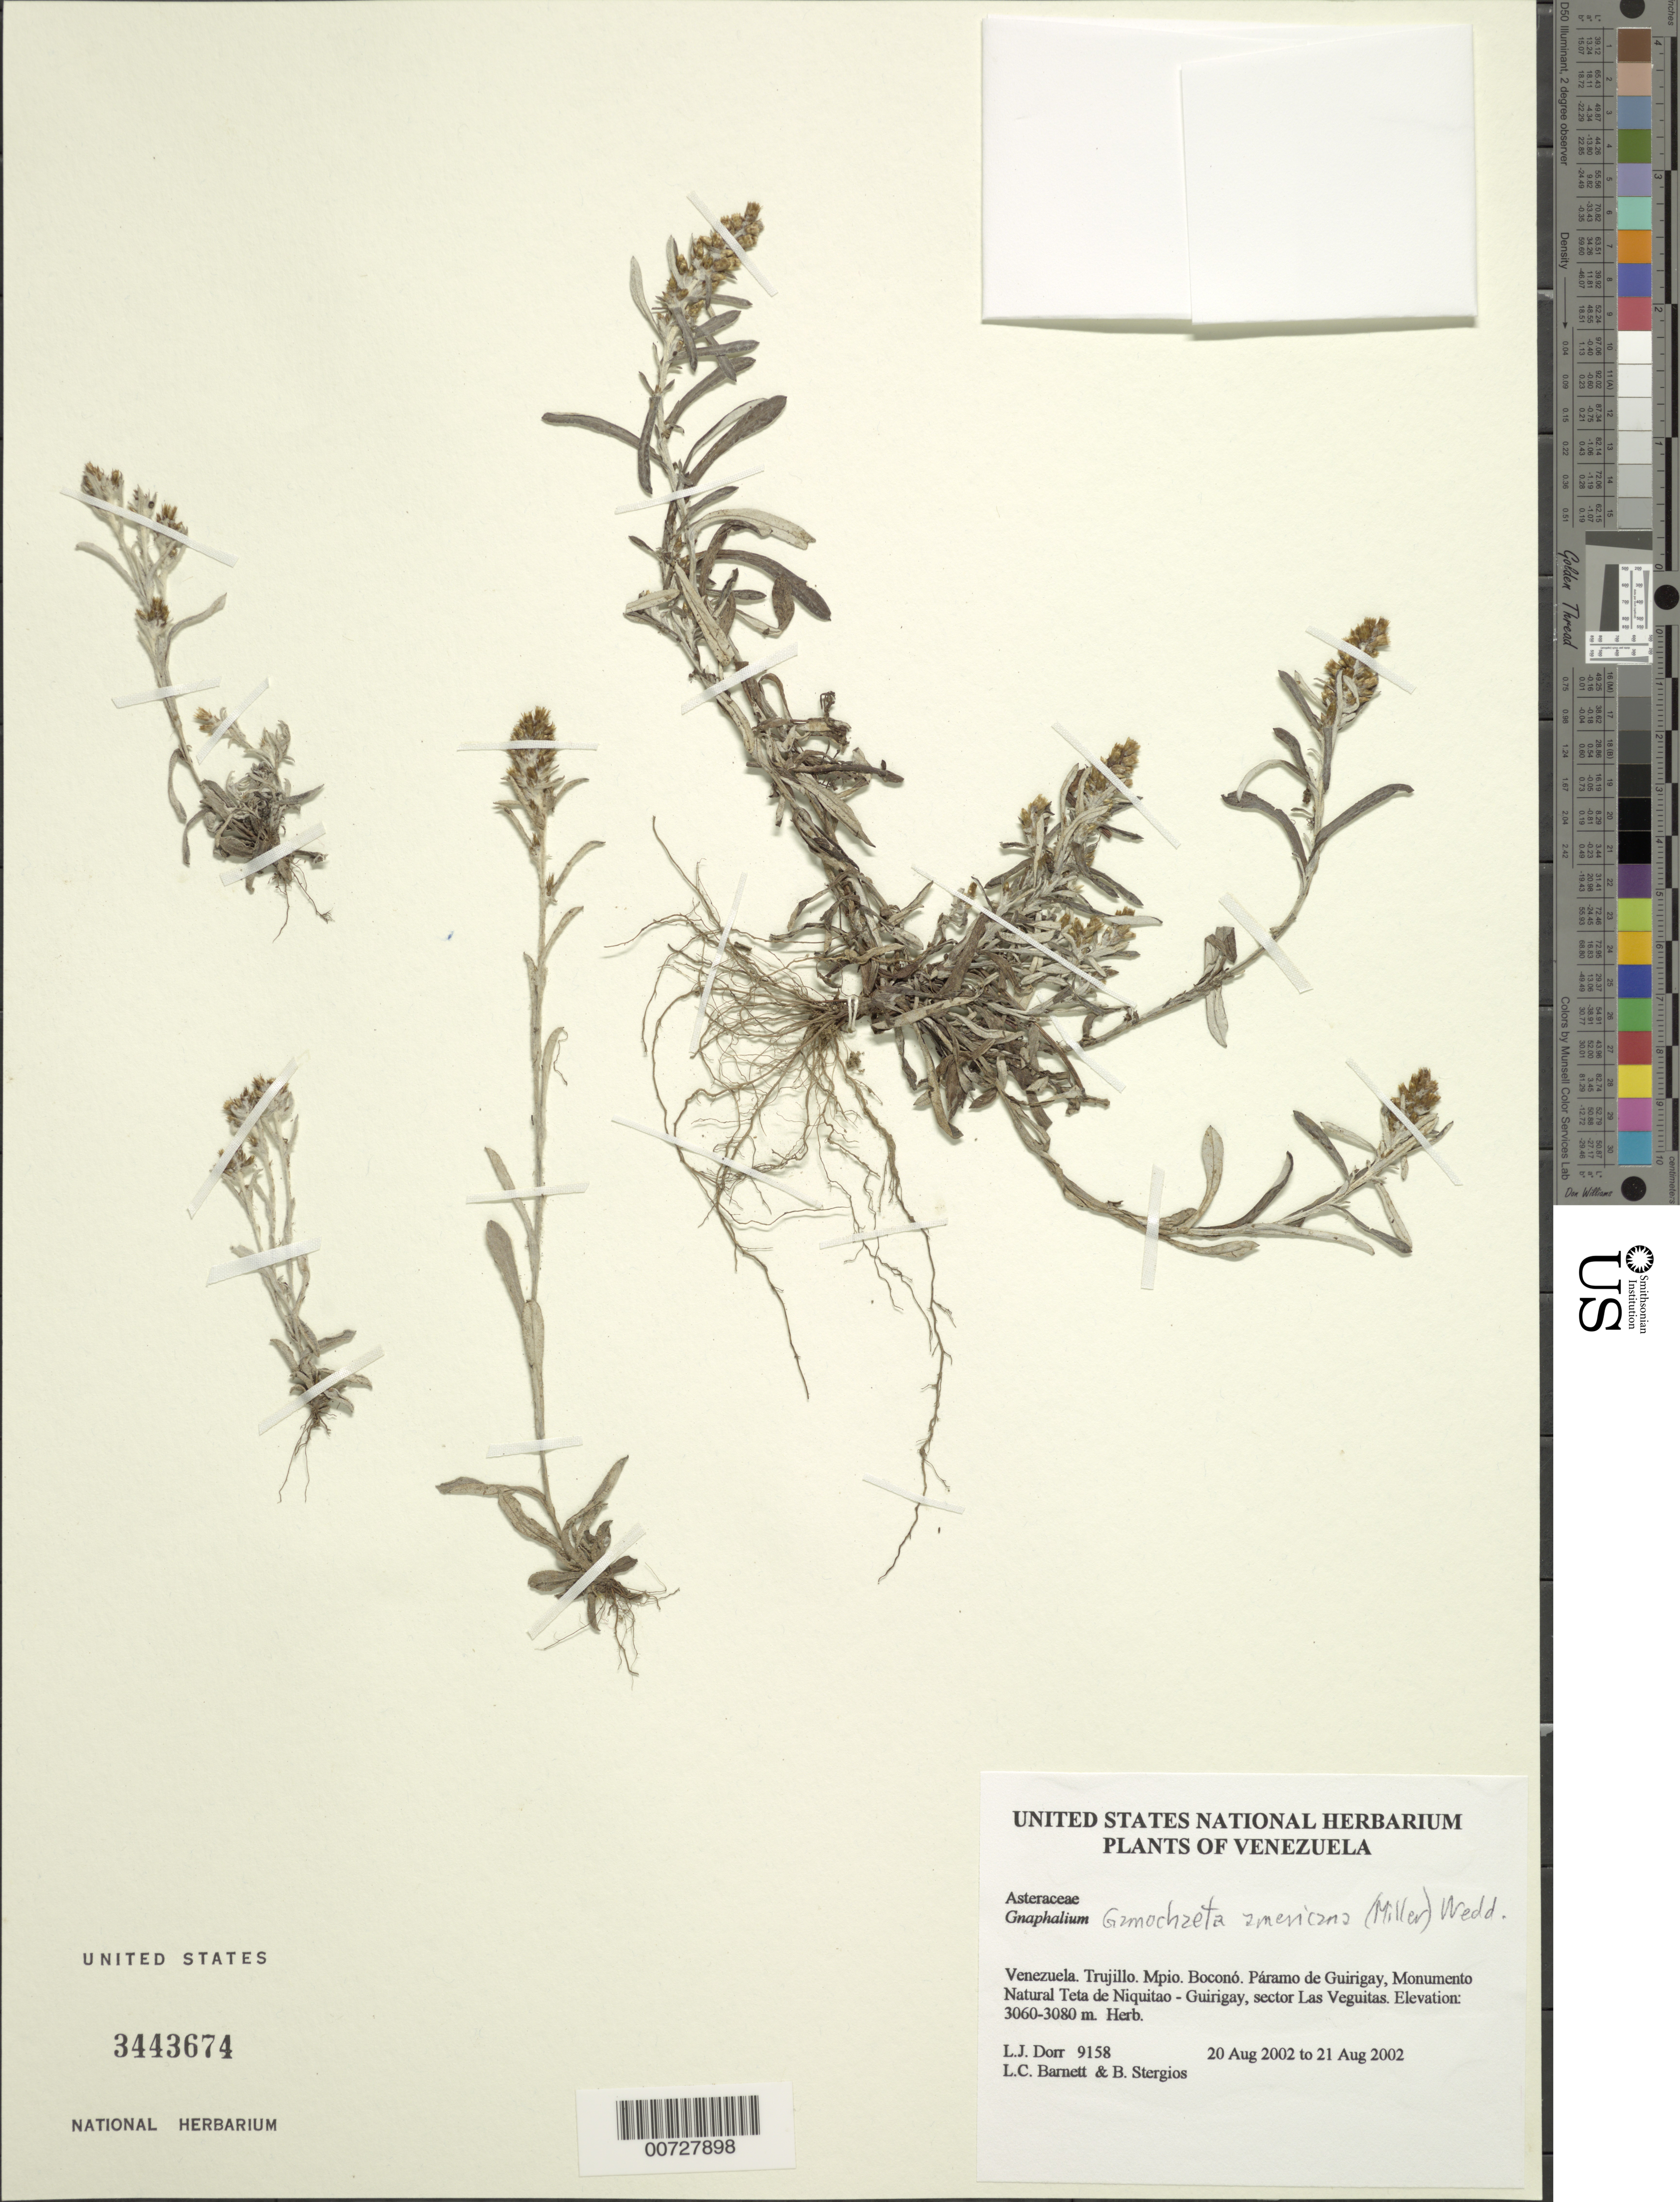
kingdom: Plantae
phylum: Tracheophyta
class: Magnoliopsida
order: Asterales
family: Asteraceae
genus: Gamochaeta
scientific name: Gamochaeta americana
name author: (Mill.) Wedd.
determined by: Robinson, Harold E., (US)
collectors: L. J. Dorr, L. C. Barnett & B. G. Stergios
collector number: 9158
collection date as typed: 20 Aug 2002 to 21 Aug 2002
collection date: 2002-08-20/2002-08-21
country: Venezuela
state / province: Trujillo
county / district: Boconó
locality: Páramo de Guirigay, Monumento Natural Teta de Niquitao - Guirigay, sector Las Veguitas.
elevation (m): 3060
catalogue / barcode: US 3443674